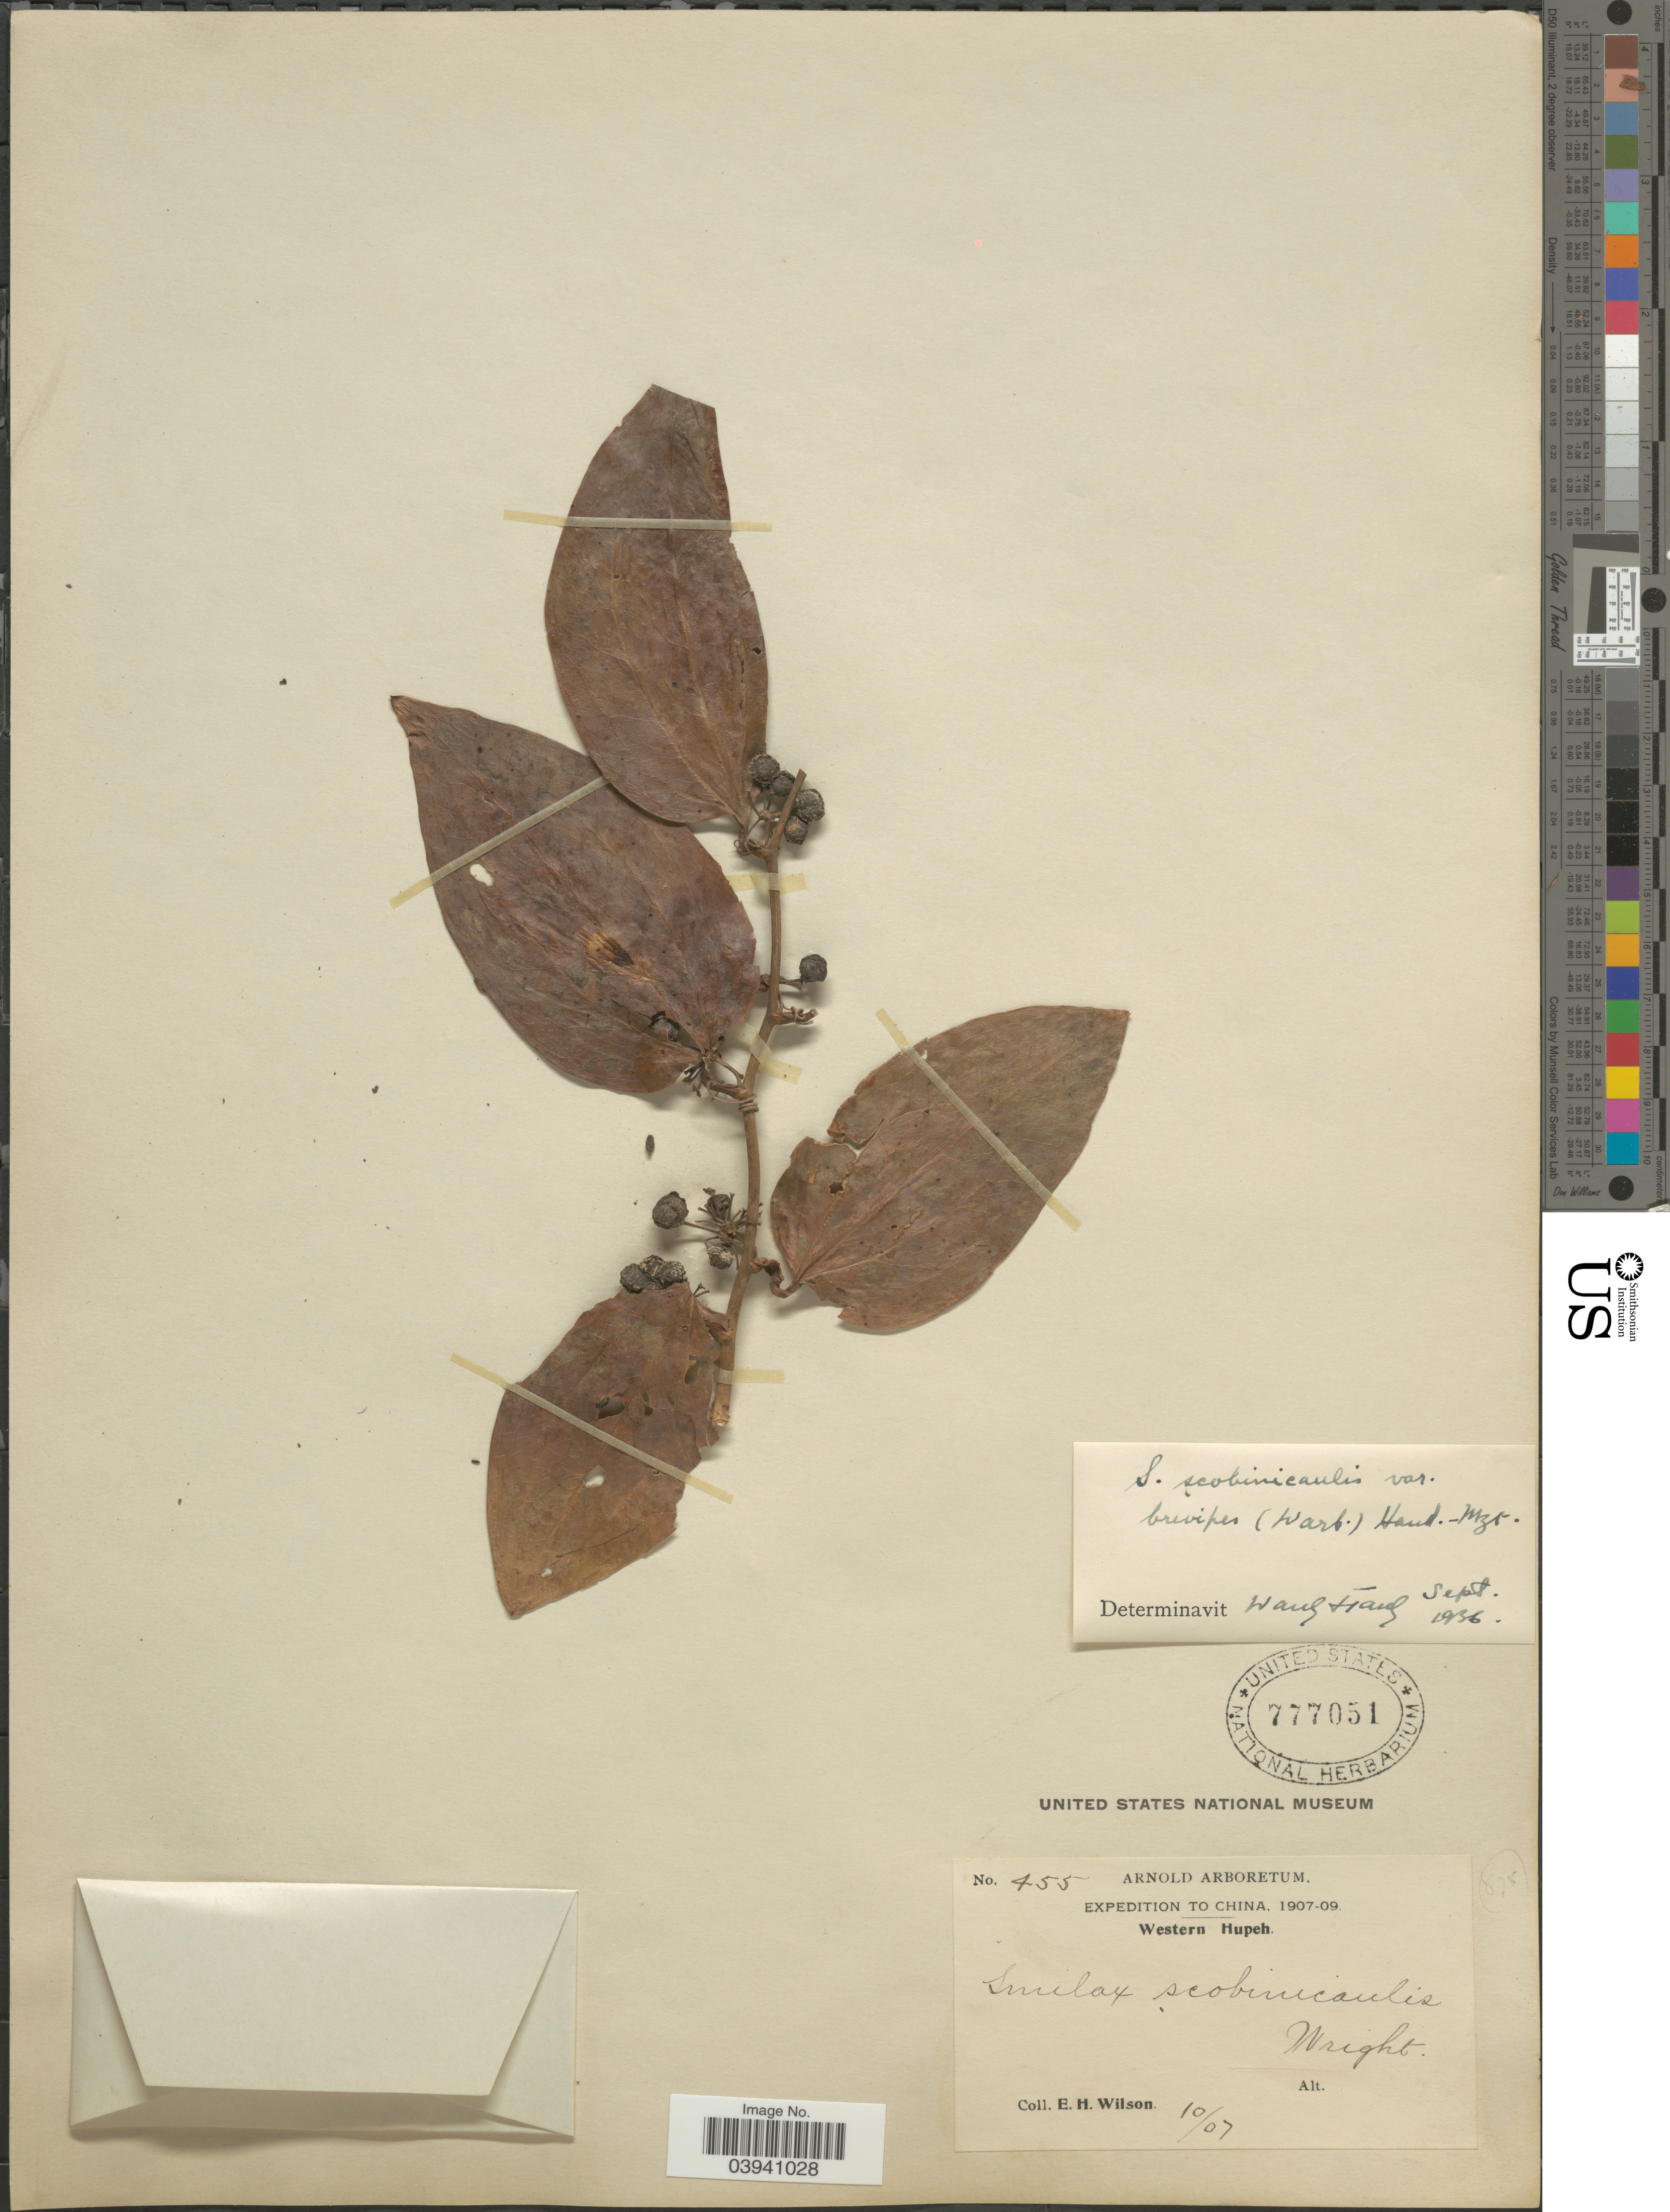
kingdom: Plantae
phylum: Tracheophyta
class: Liliopsida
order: Liliales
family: Smilacaceae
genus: Smilax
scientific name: Smilax scobinicaulis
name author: C.H. Wright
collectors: E. Wilson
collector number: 455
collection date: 1907-10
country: China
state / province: Hubei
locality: Western Hupeh.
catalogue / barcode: US 777051